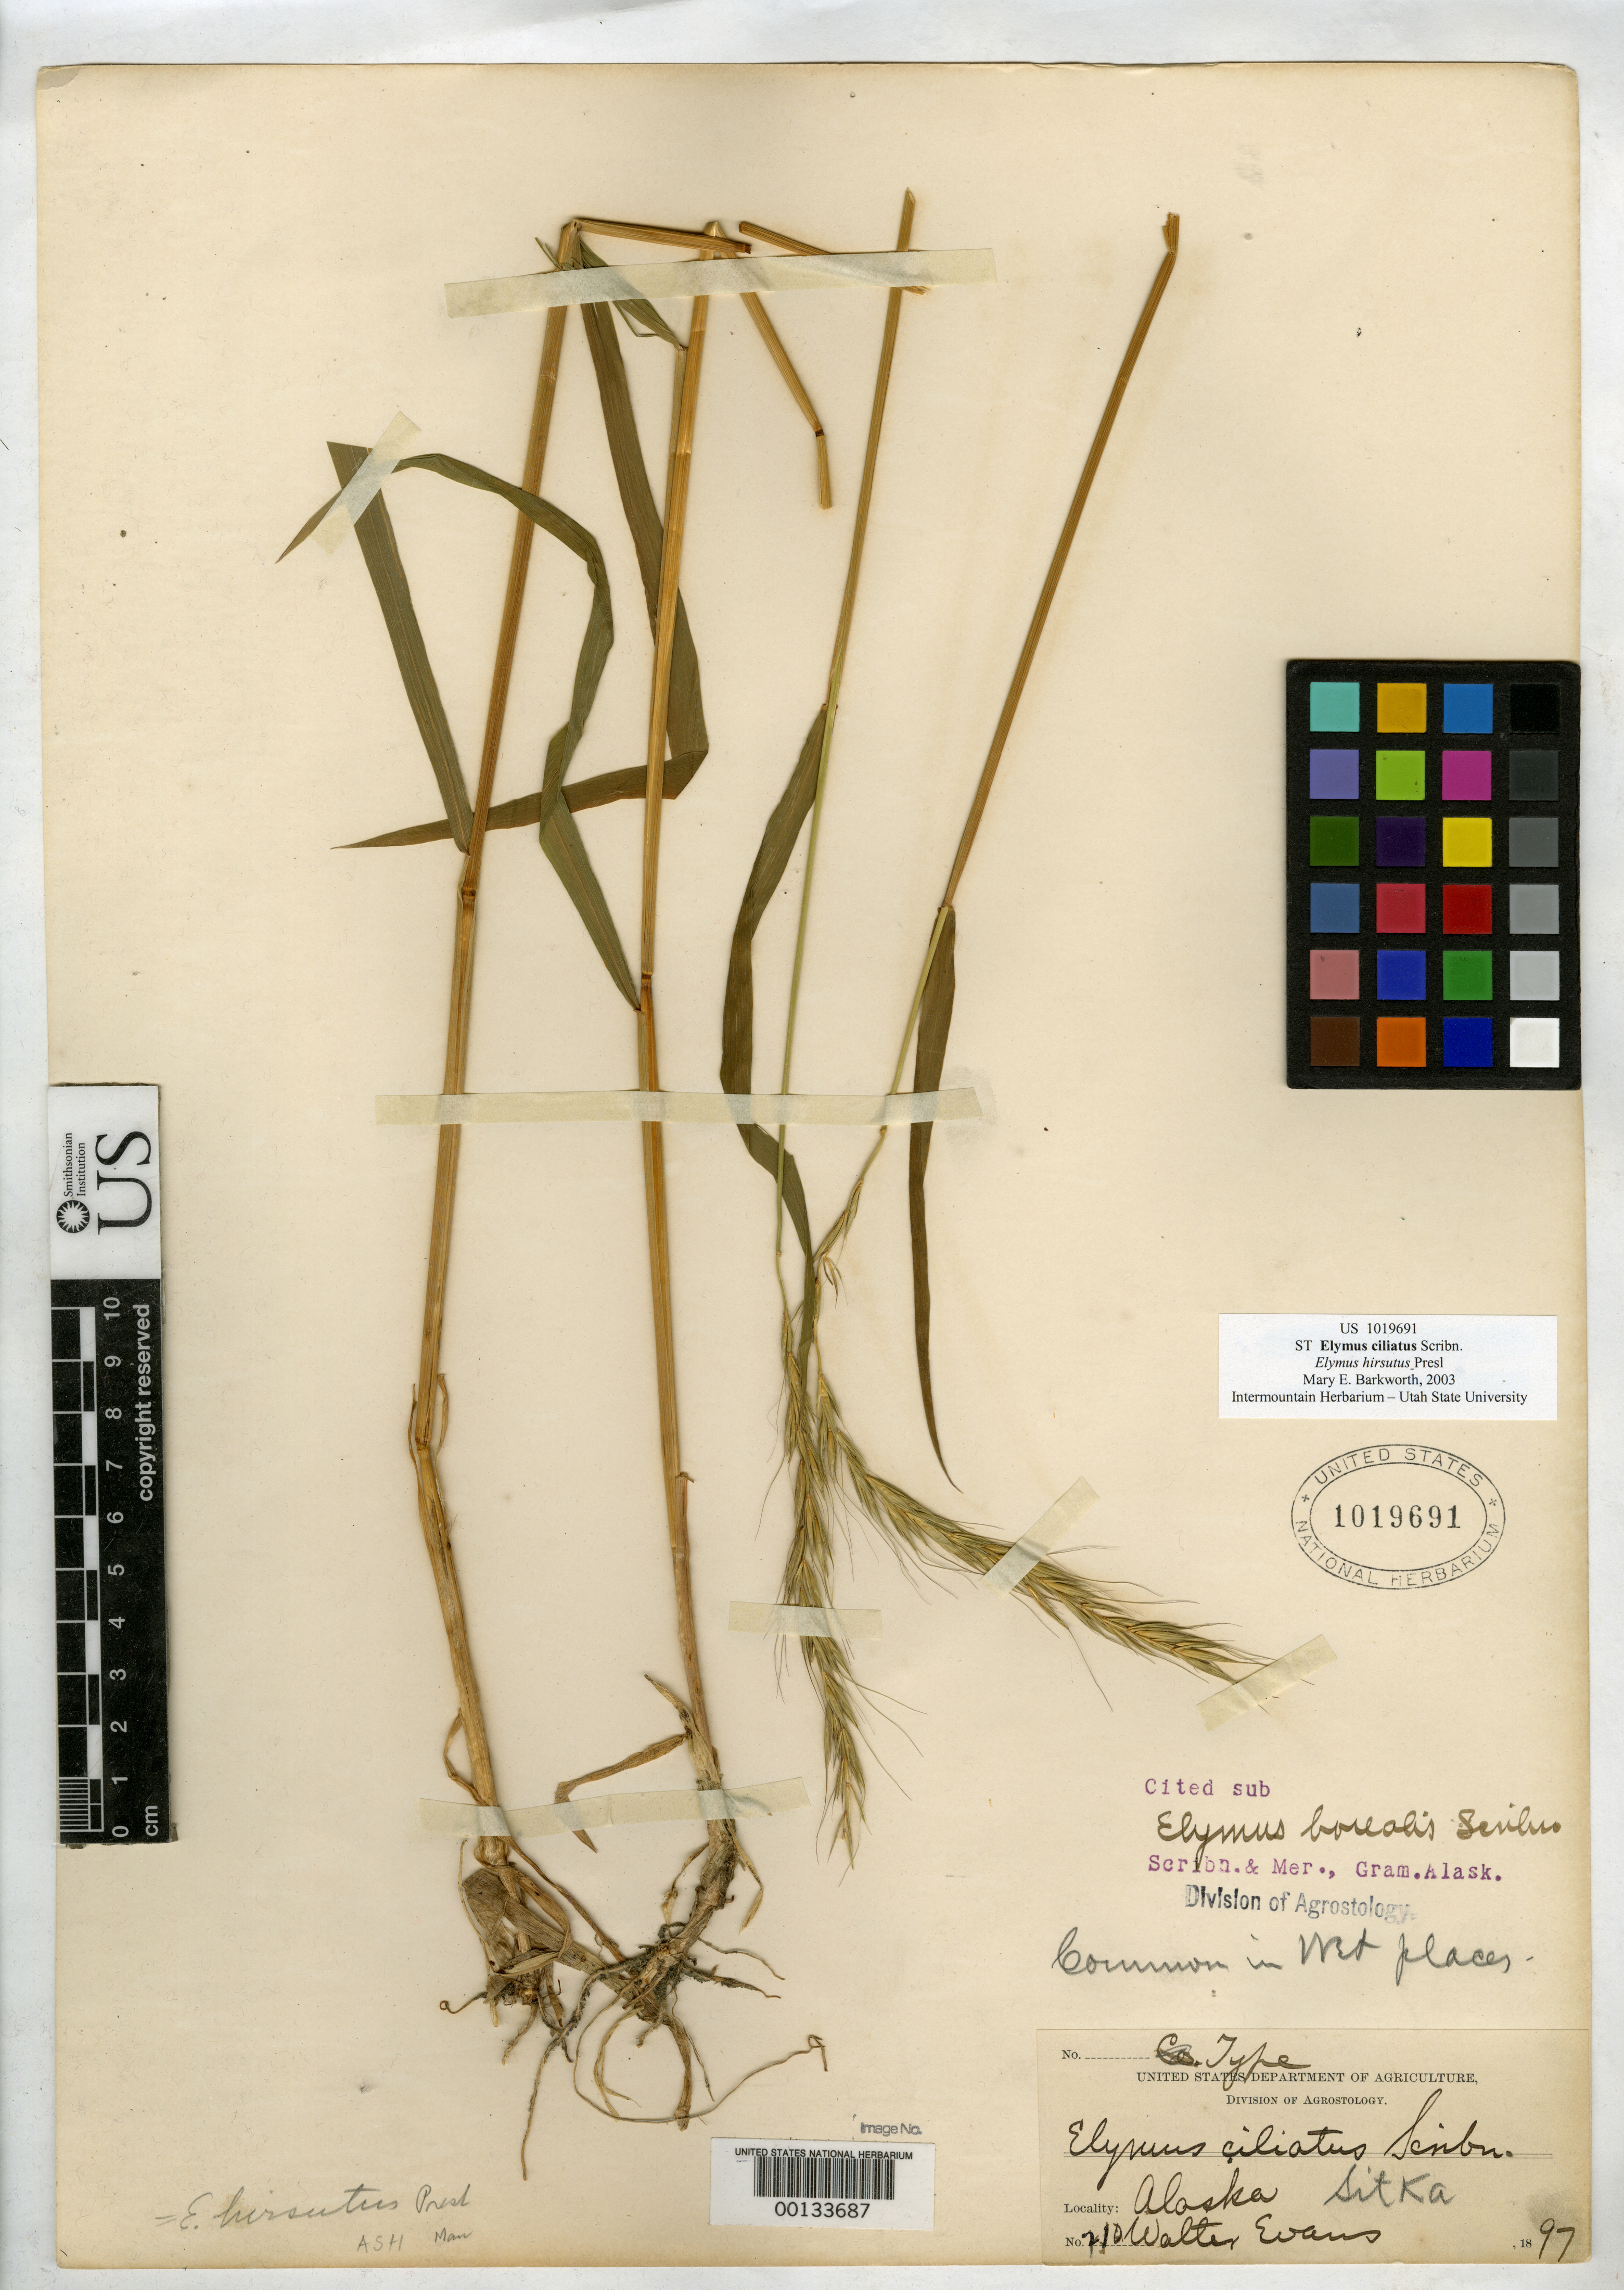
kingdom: Plantae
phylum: Tracheophyta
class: Liliopsida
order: Poales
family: Poaceae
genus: Elymus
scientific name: Elymus ciliatus Scribn., nom. illeg.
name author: Scribn.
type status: Isosyntype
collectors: W. H. Evans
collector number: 210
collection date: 1897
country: United States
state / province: Alaska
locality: Sitka.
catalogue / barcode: US 1019691